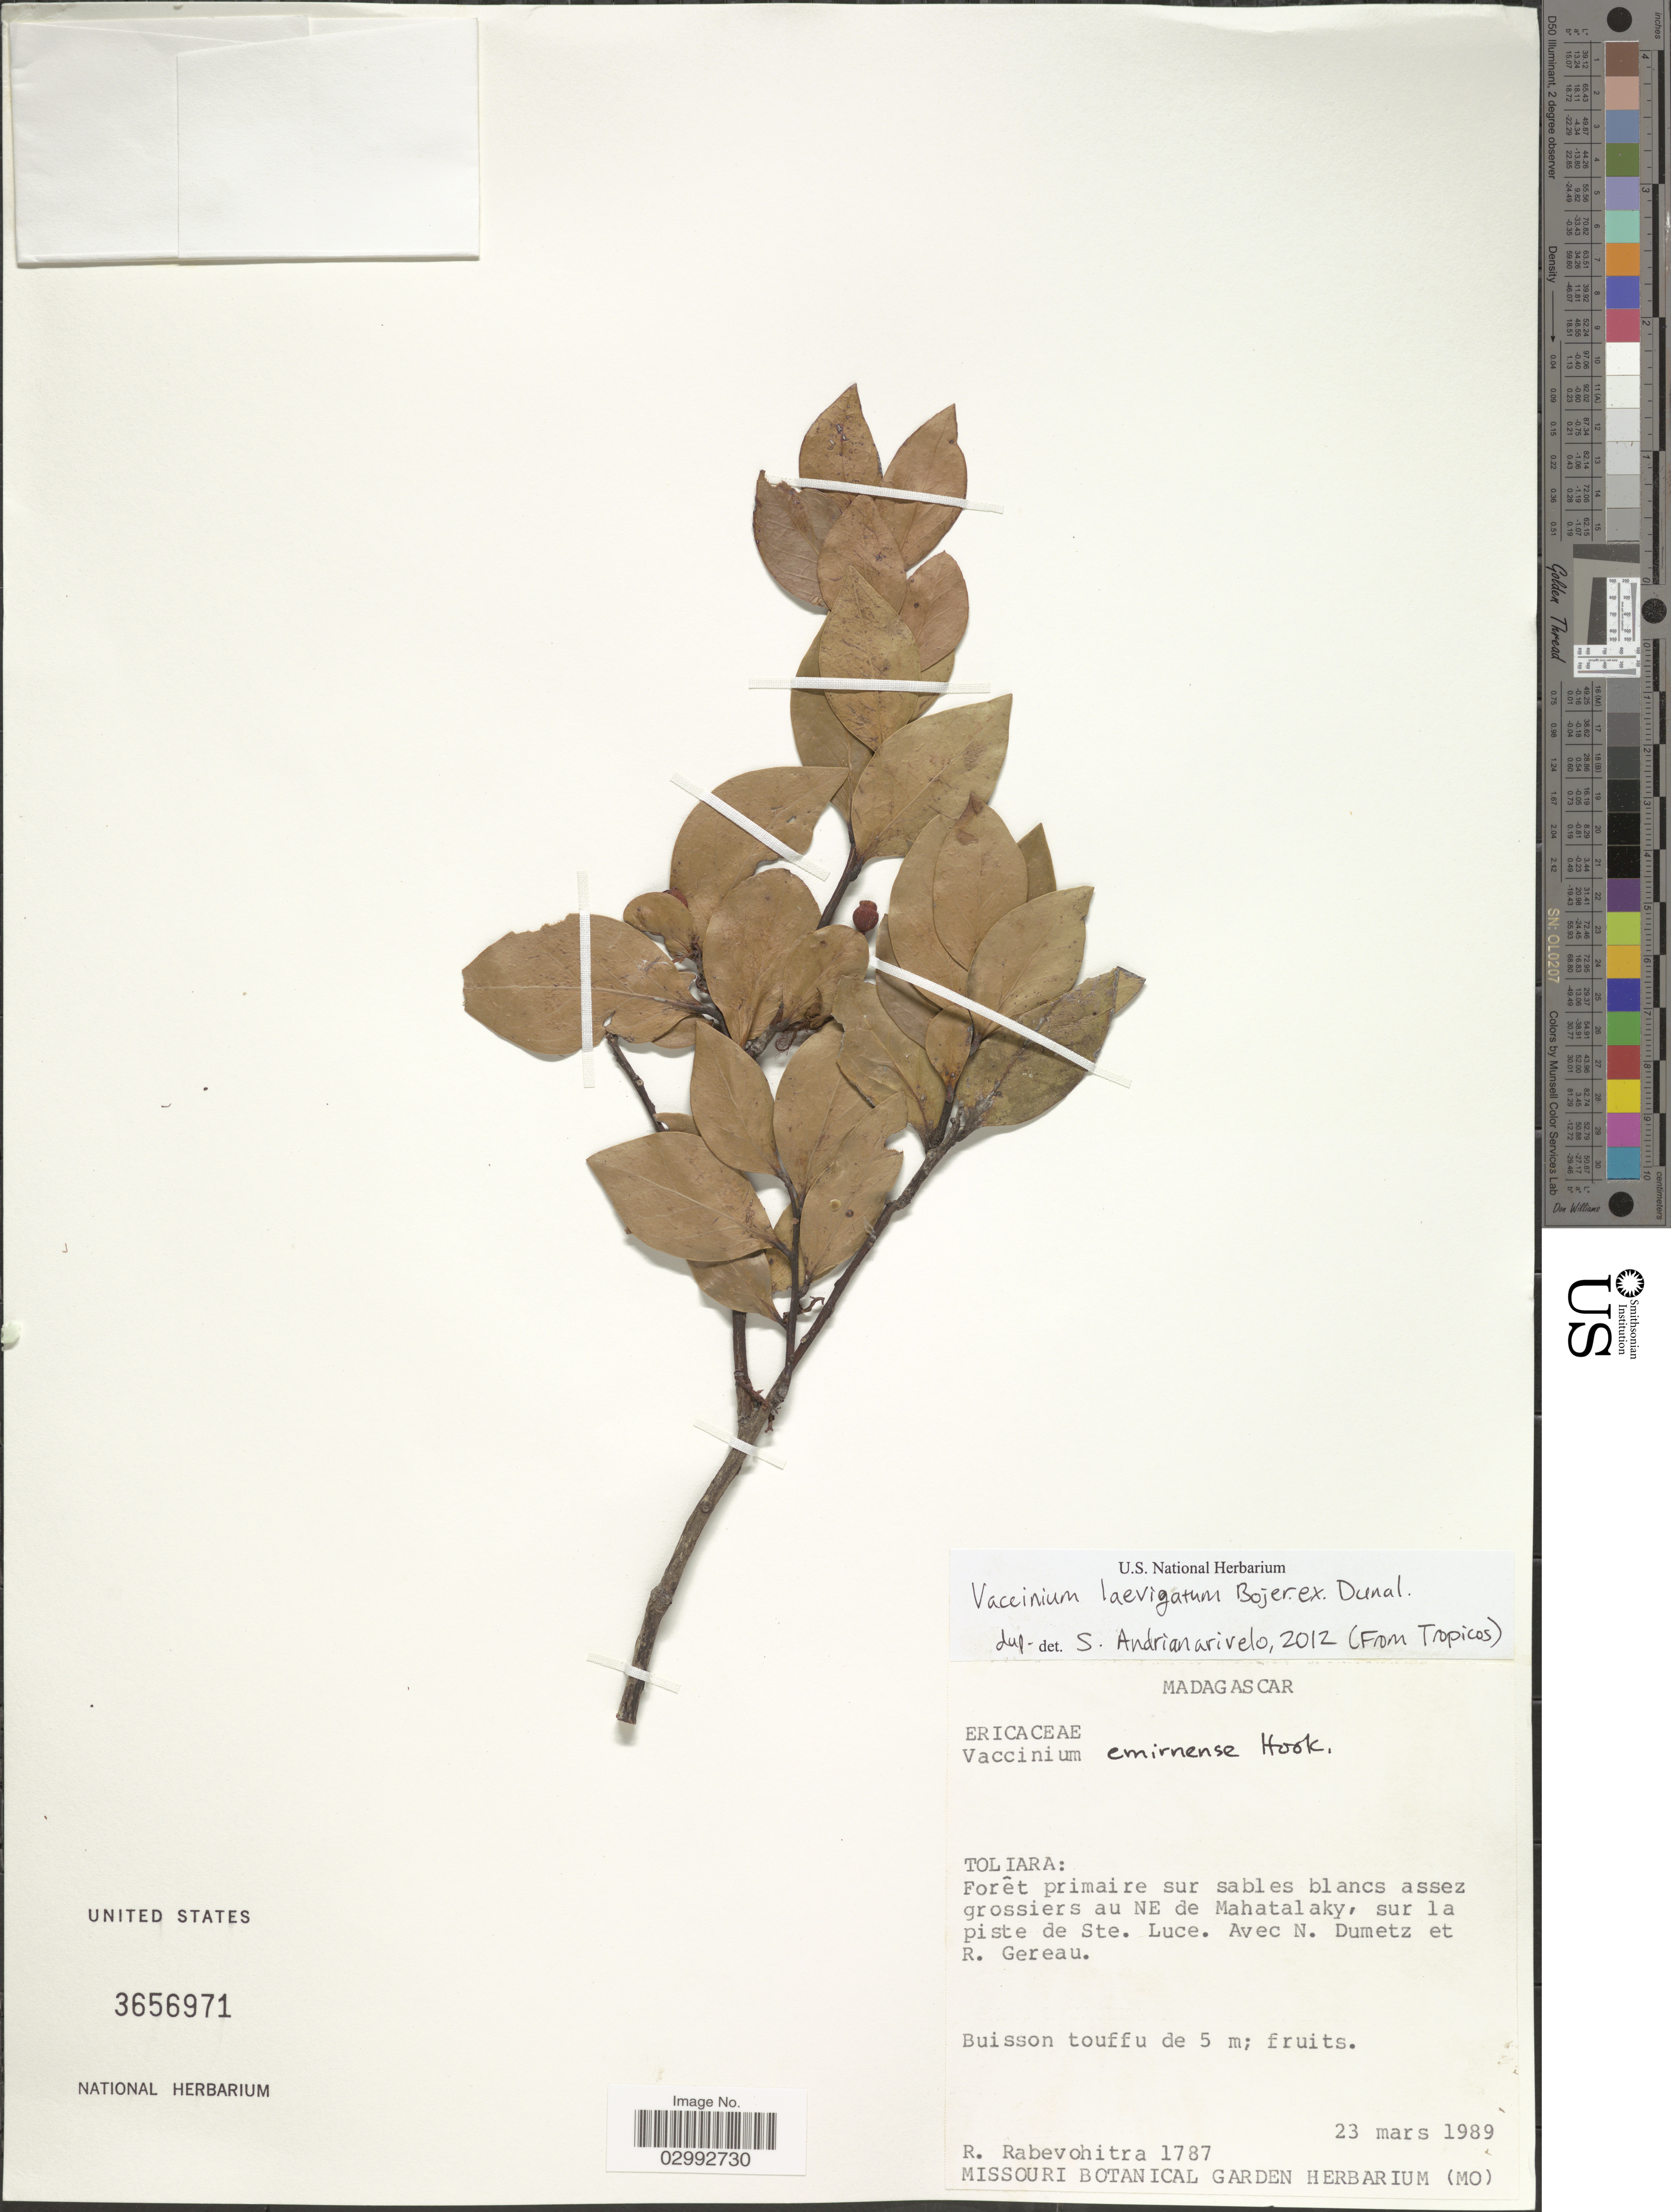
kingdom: Plantae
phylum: Tracheophyta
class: Magnoliopsida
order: Ericales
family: Ericaceae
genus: Vaccinium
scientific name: Vaccinium laevigatum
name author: Bojer ex Dunal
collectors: R. Rabevohitra, N. Dumetz & R. Gereau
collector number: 1787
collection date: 1989-03-23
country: Madagascar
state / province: Anosy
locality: Forêt primaire sur sables blancs assez grossiers au NE de Mahatalaky, sur la piste de Ste. Luce.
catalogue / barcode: US 3656971